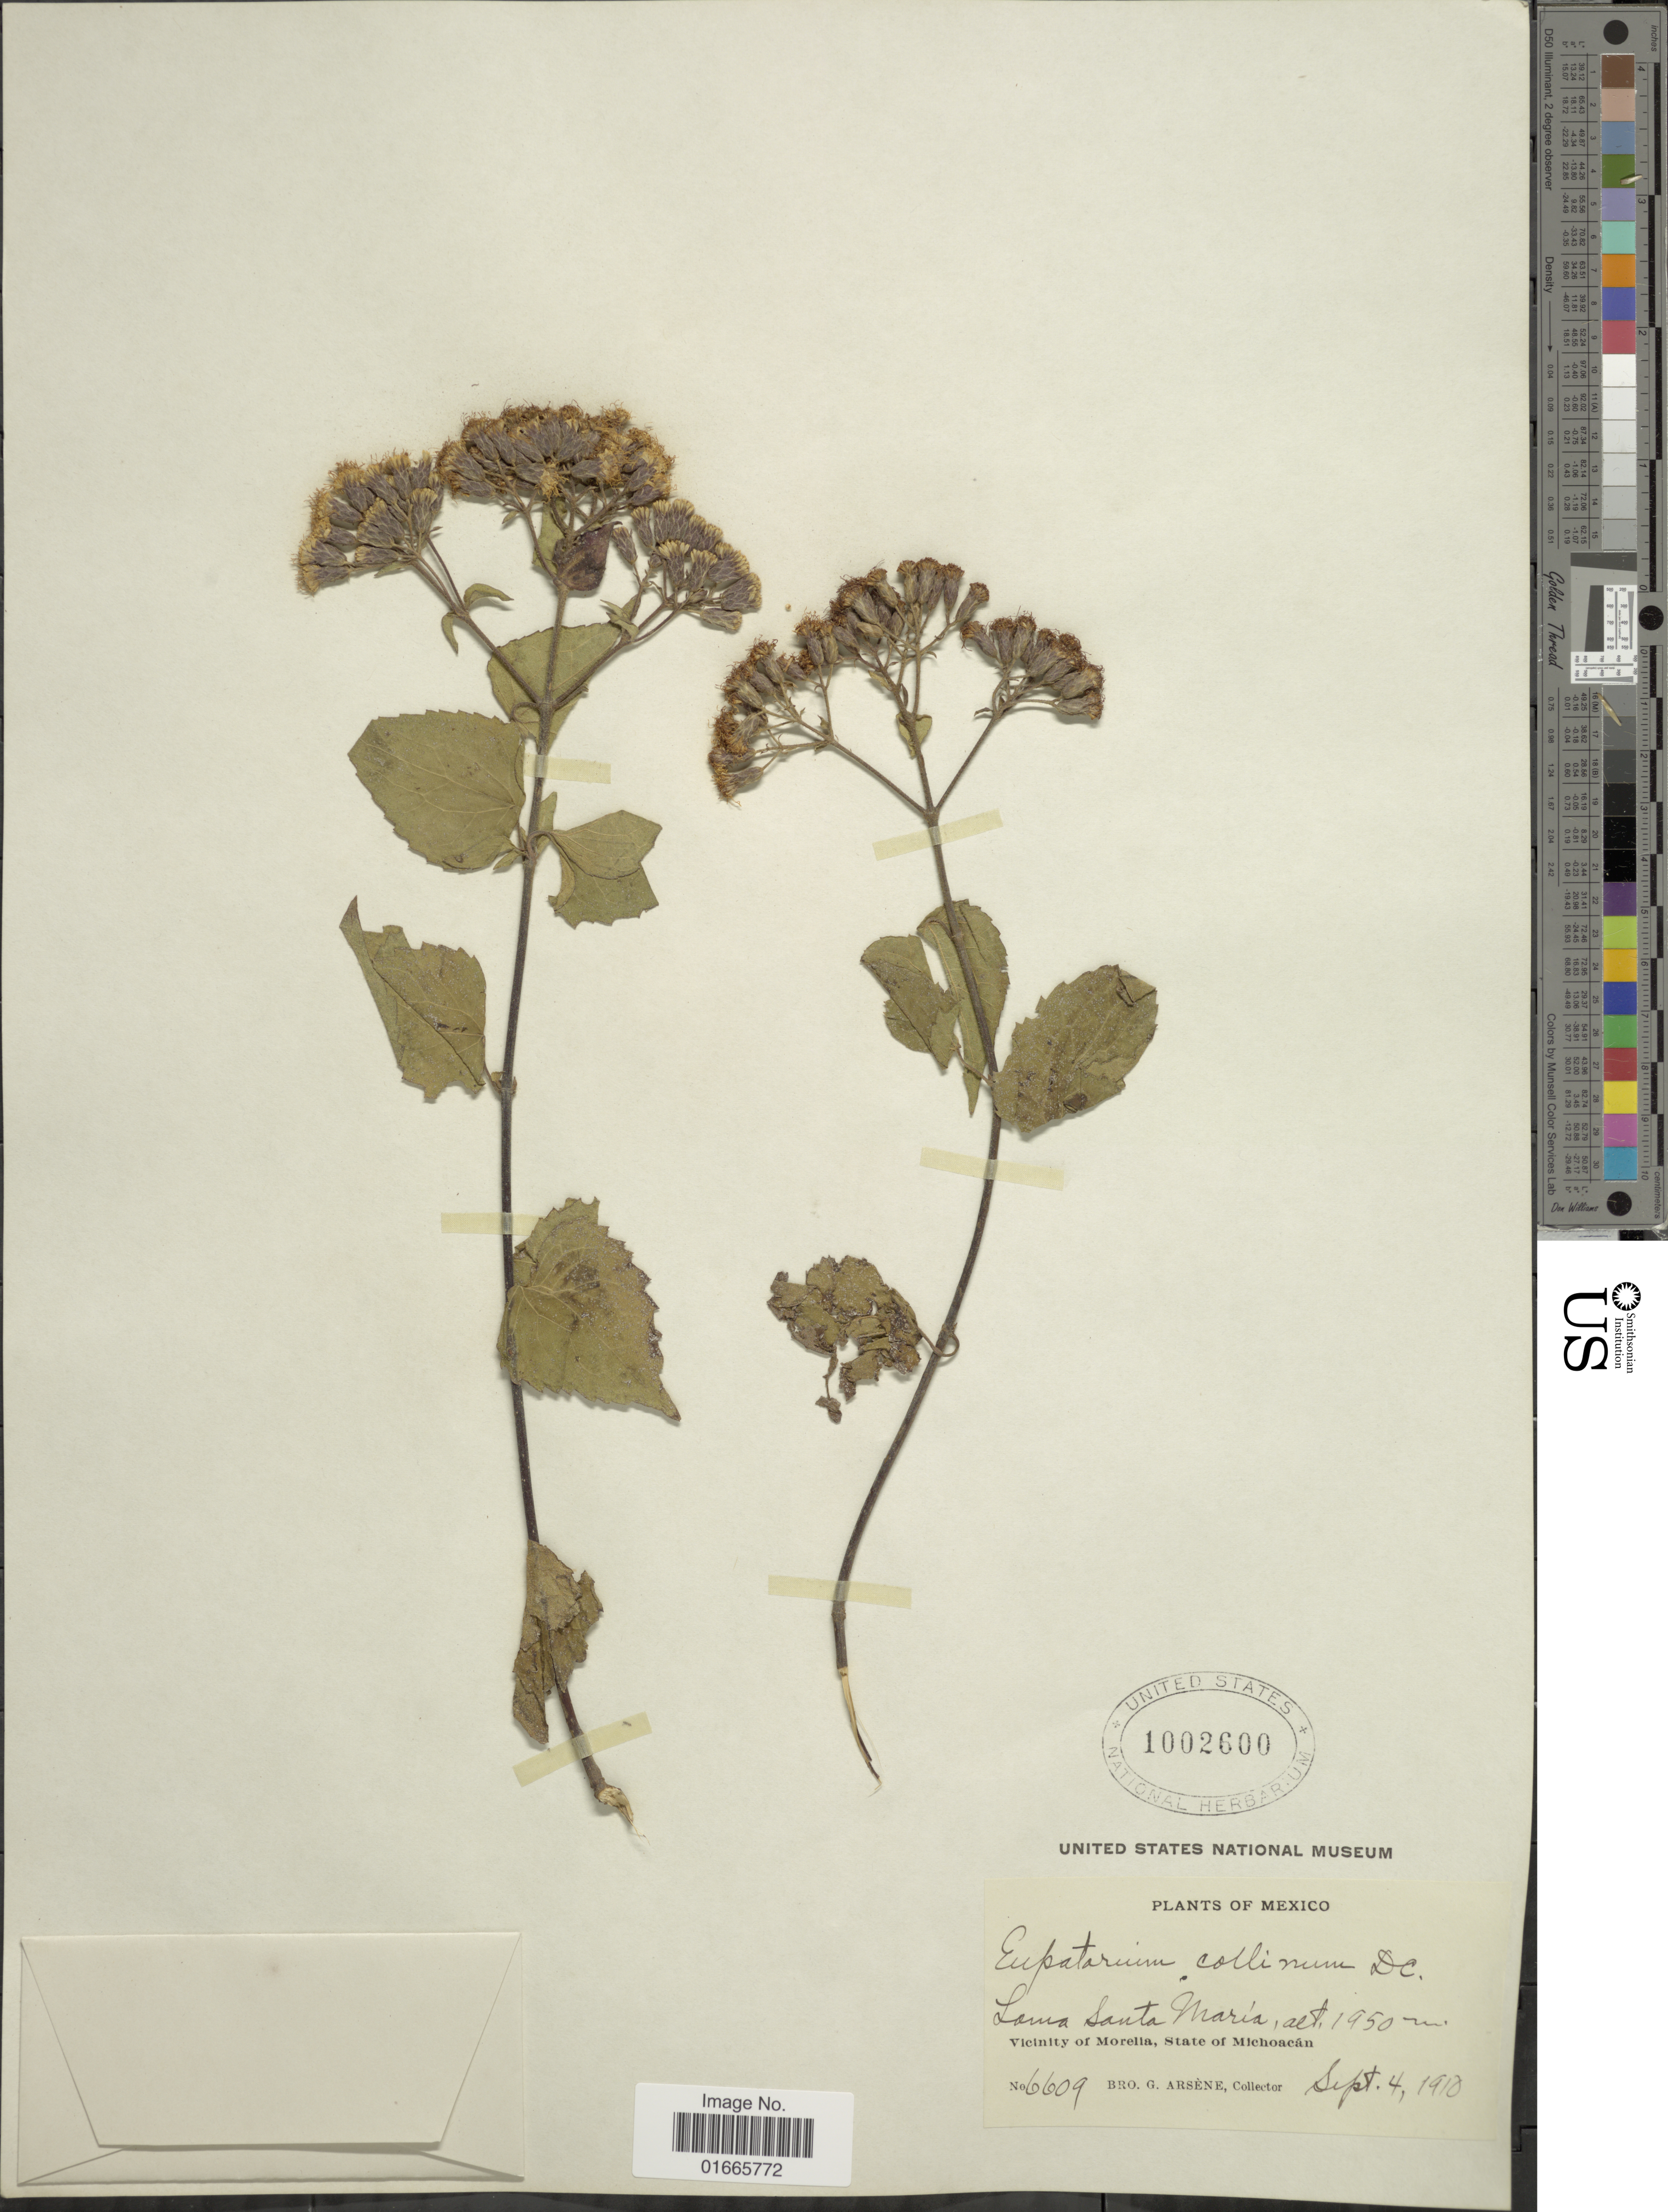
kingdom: Plantae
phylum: Tracheophyta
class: Magnoliopsida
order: Asterales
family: Asteraceae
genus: Chromolaena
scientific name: Chromolaena collina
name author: (DC.) R.M. King & H. Rob.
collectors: Bro. G. Arsène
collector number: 6609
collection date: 1910-09-04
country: Mexico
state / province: Michoacán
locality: Lama Santa Maria, vicinity of Morelia, State of Michoacan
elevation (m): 1950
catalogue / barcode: US 1002600